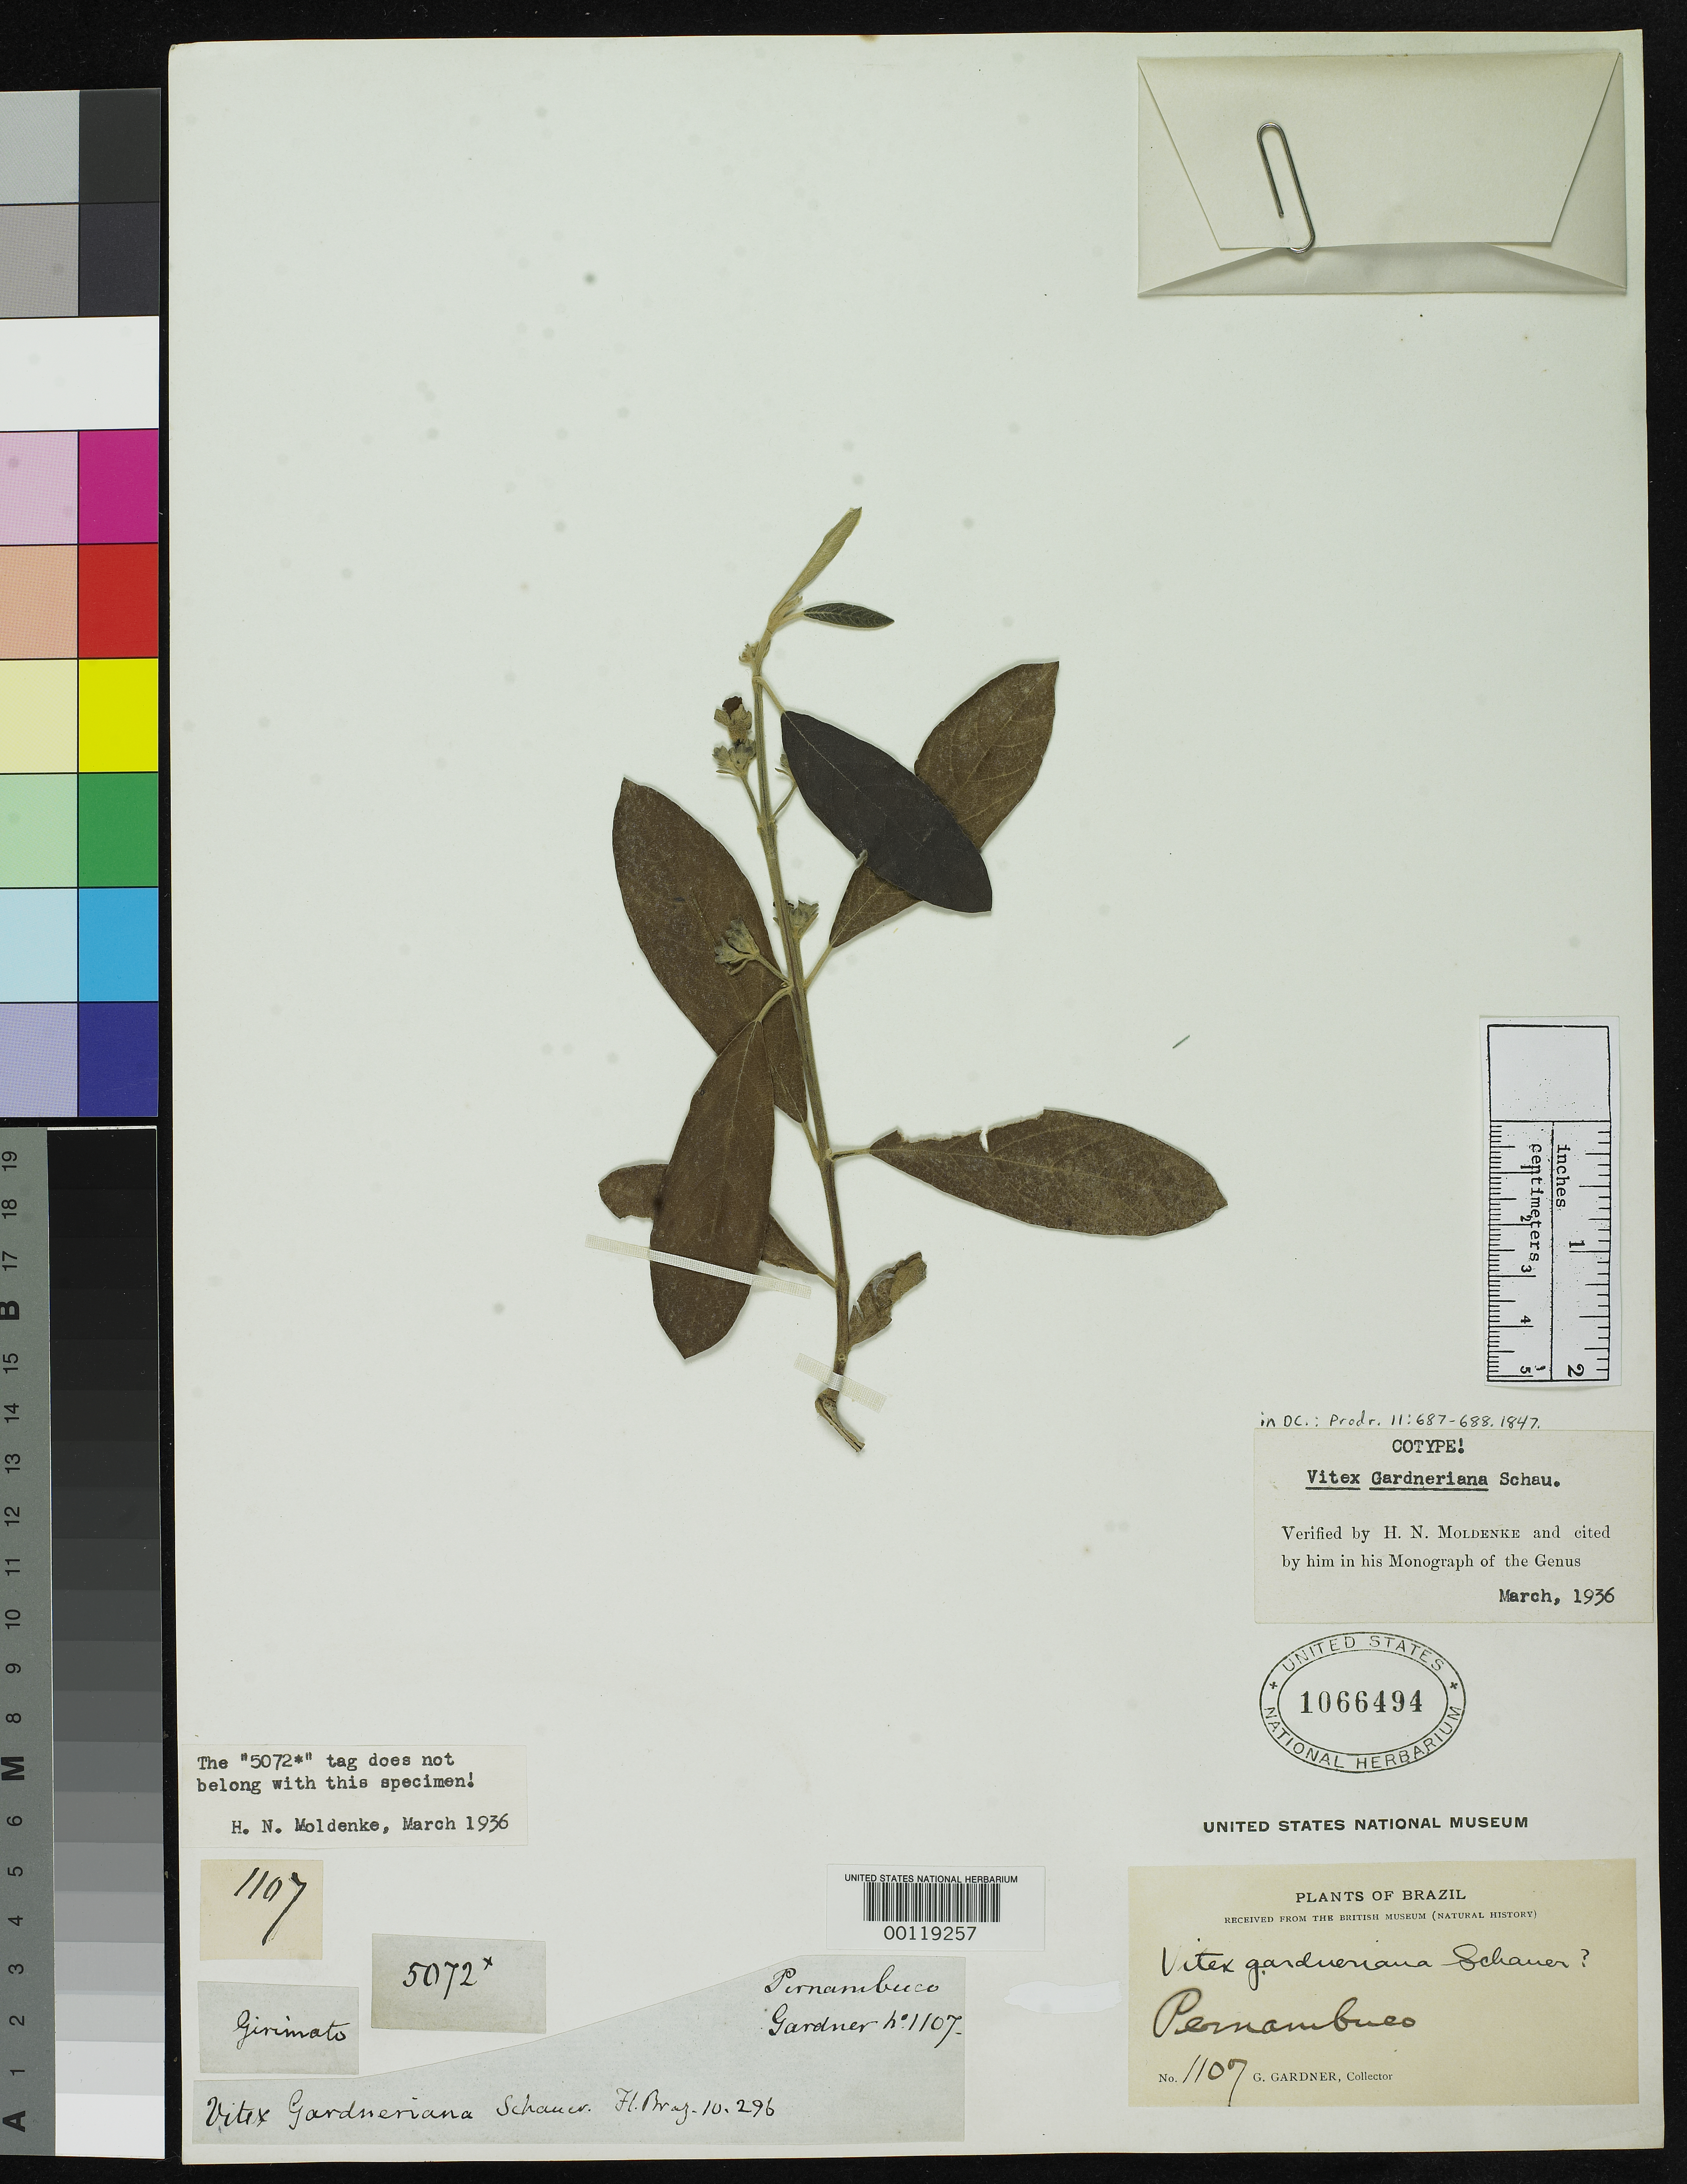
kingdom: Plantae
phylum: Tracheophyta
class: Magnoliopsida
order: Lamiales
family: Lamiaceae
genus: Vitex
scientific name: Vitex gardneriana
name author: Schauer in DC.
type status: Isosyntype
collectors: G. Gardner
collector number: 1107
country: Brazil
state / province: Pernambuco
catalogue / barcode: US 1066494